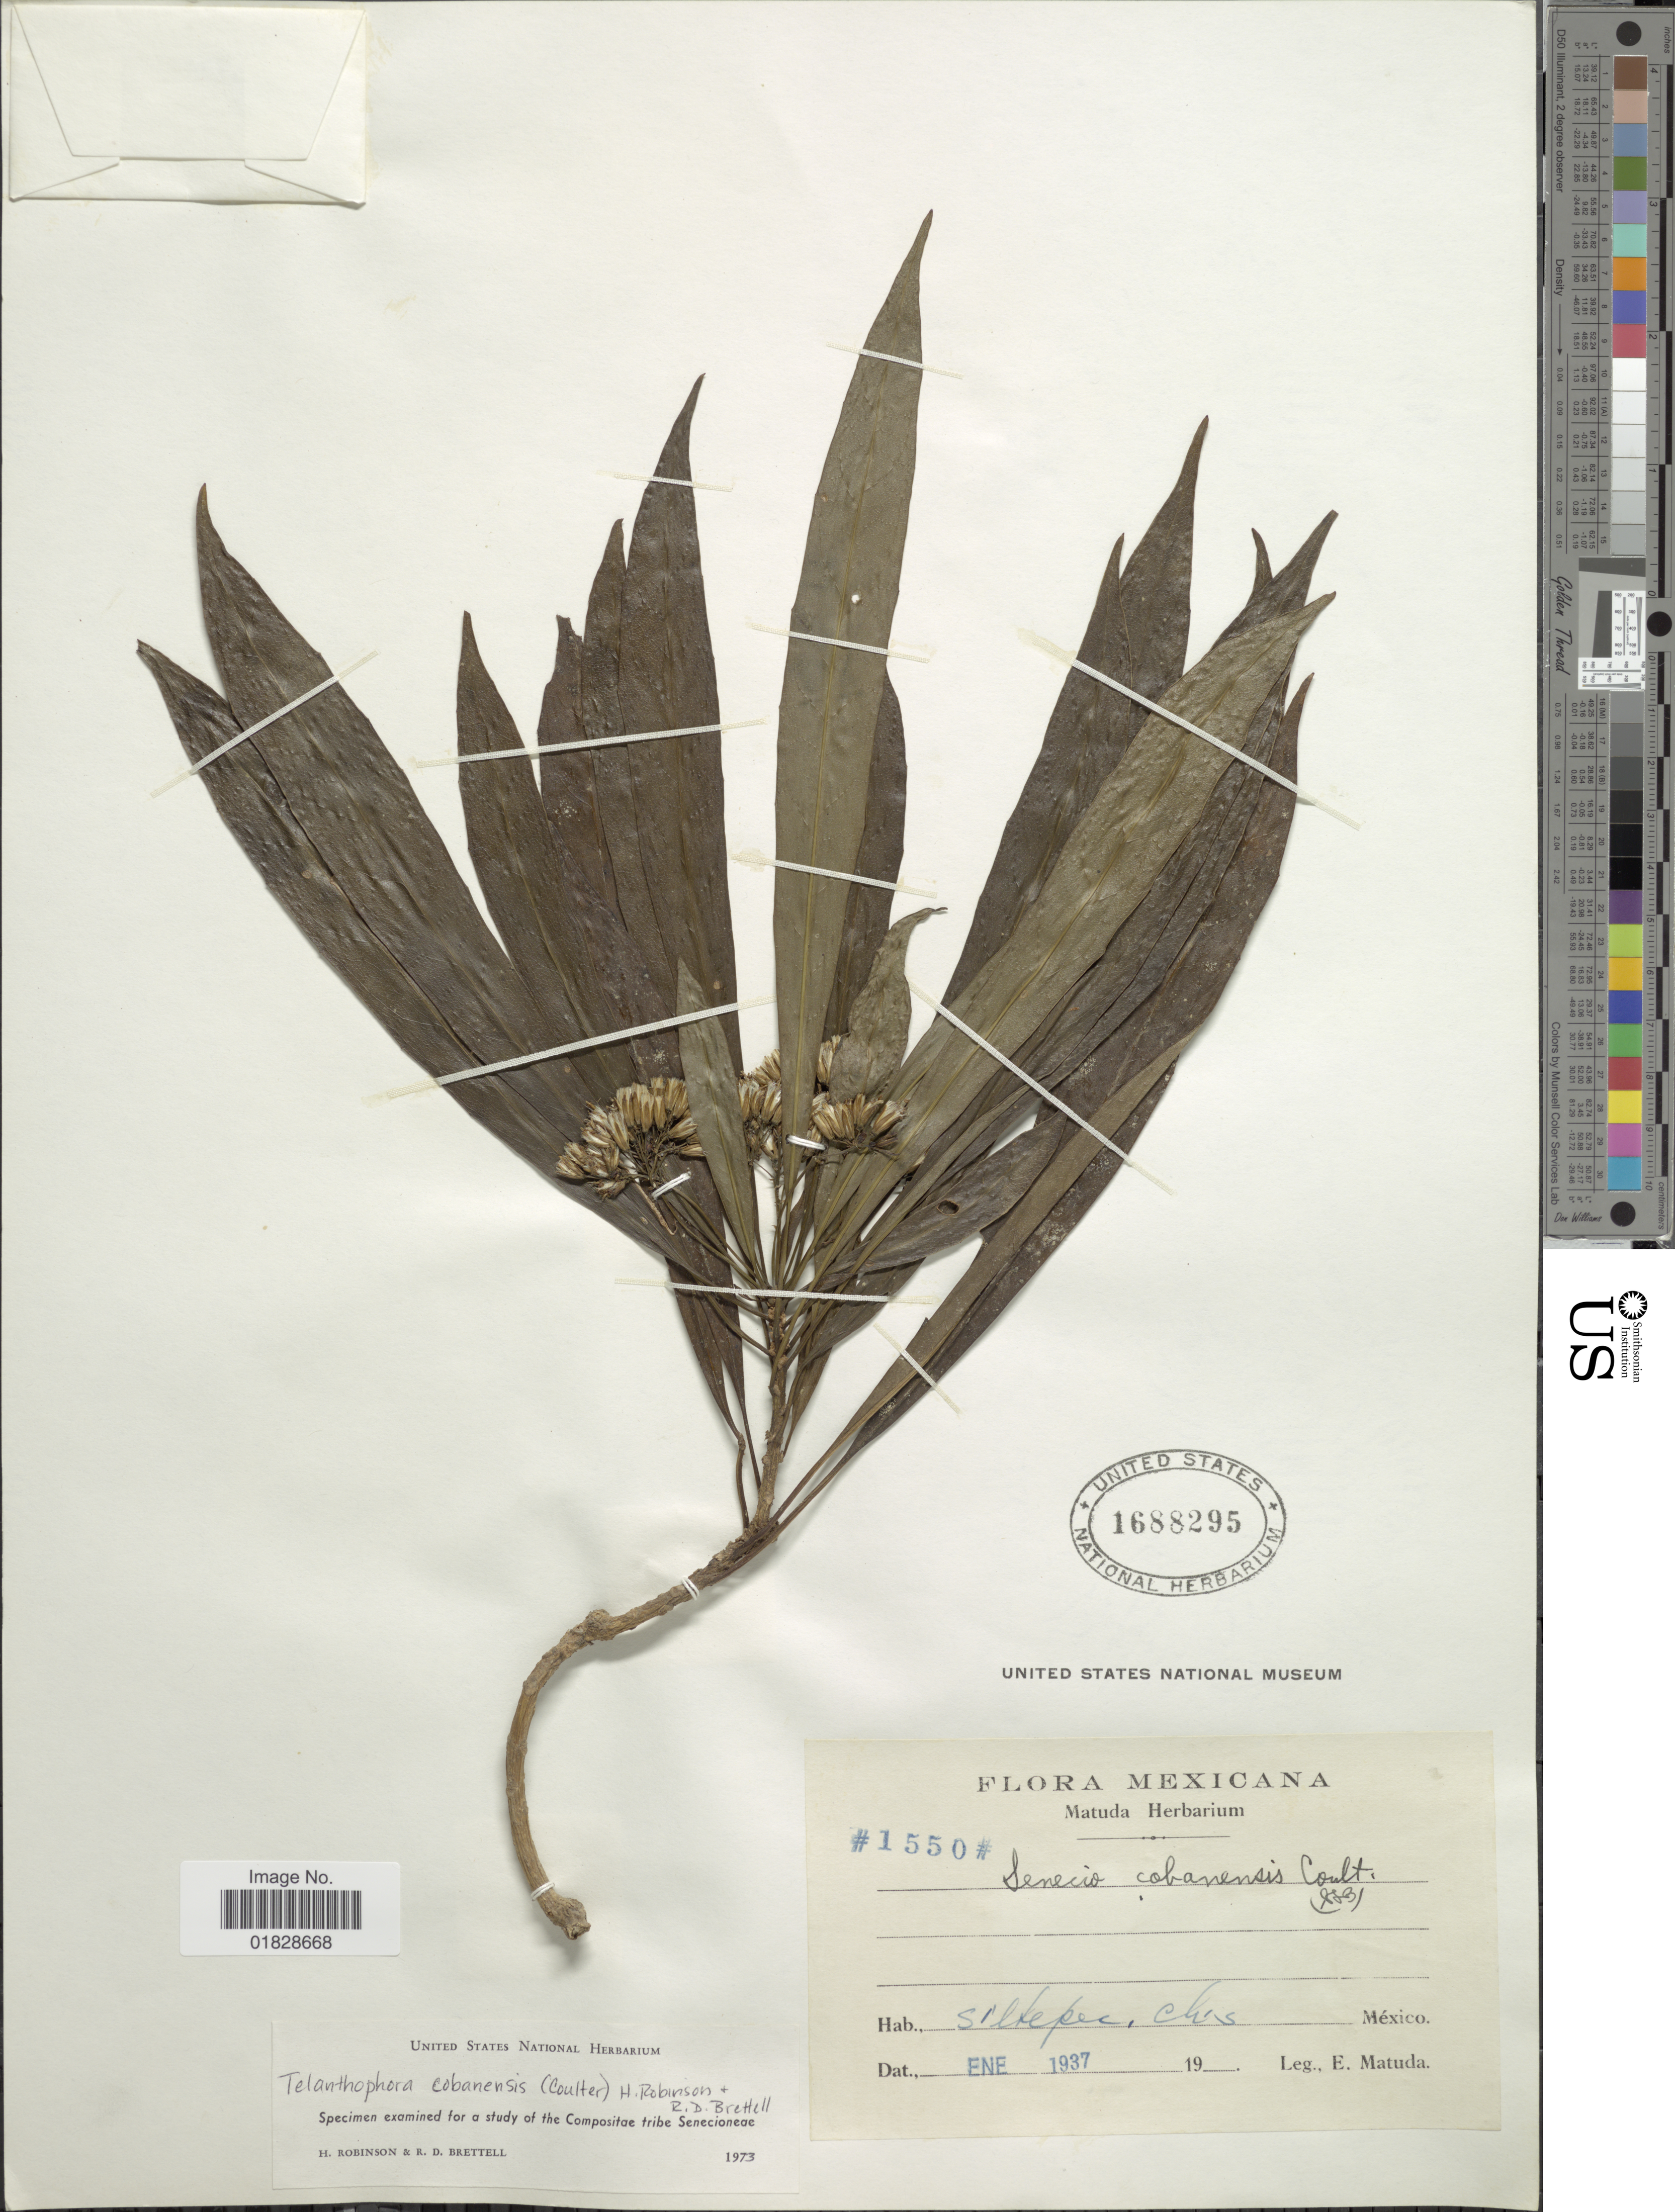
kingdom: Plantae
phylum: Tracheophyta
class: Magnoliopsida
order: Asterales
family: Asteraceae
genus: Telanthophora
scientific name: Telanthophora cobanensis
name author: (J.M. Coult.) H. Rob. & Brettell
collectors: E. Matuda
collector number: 1550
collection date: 1937-01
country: Mexico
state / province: Chiapas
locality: Siltepec, Chis.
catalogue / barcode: US 1688295